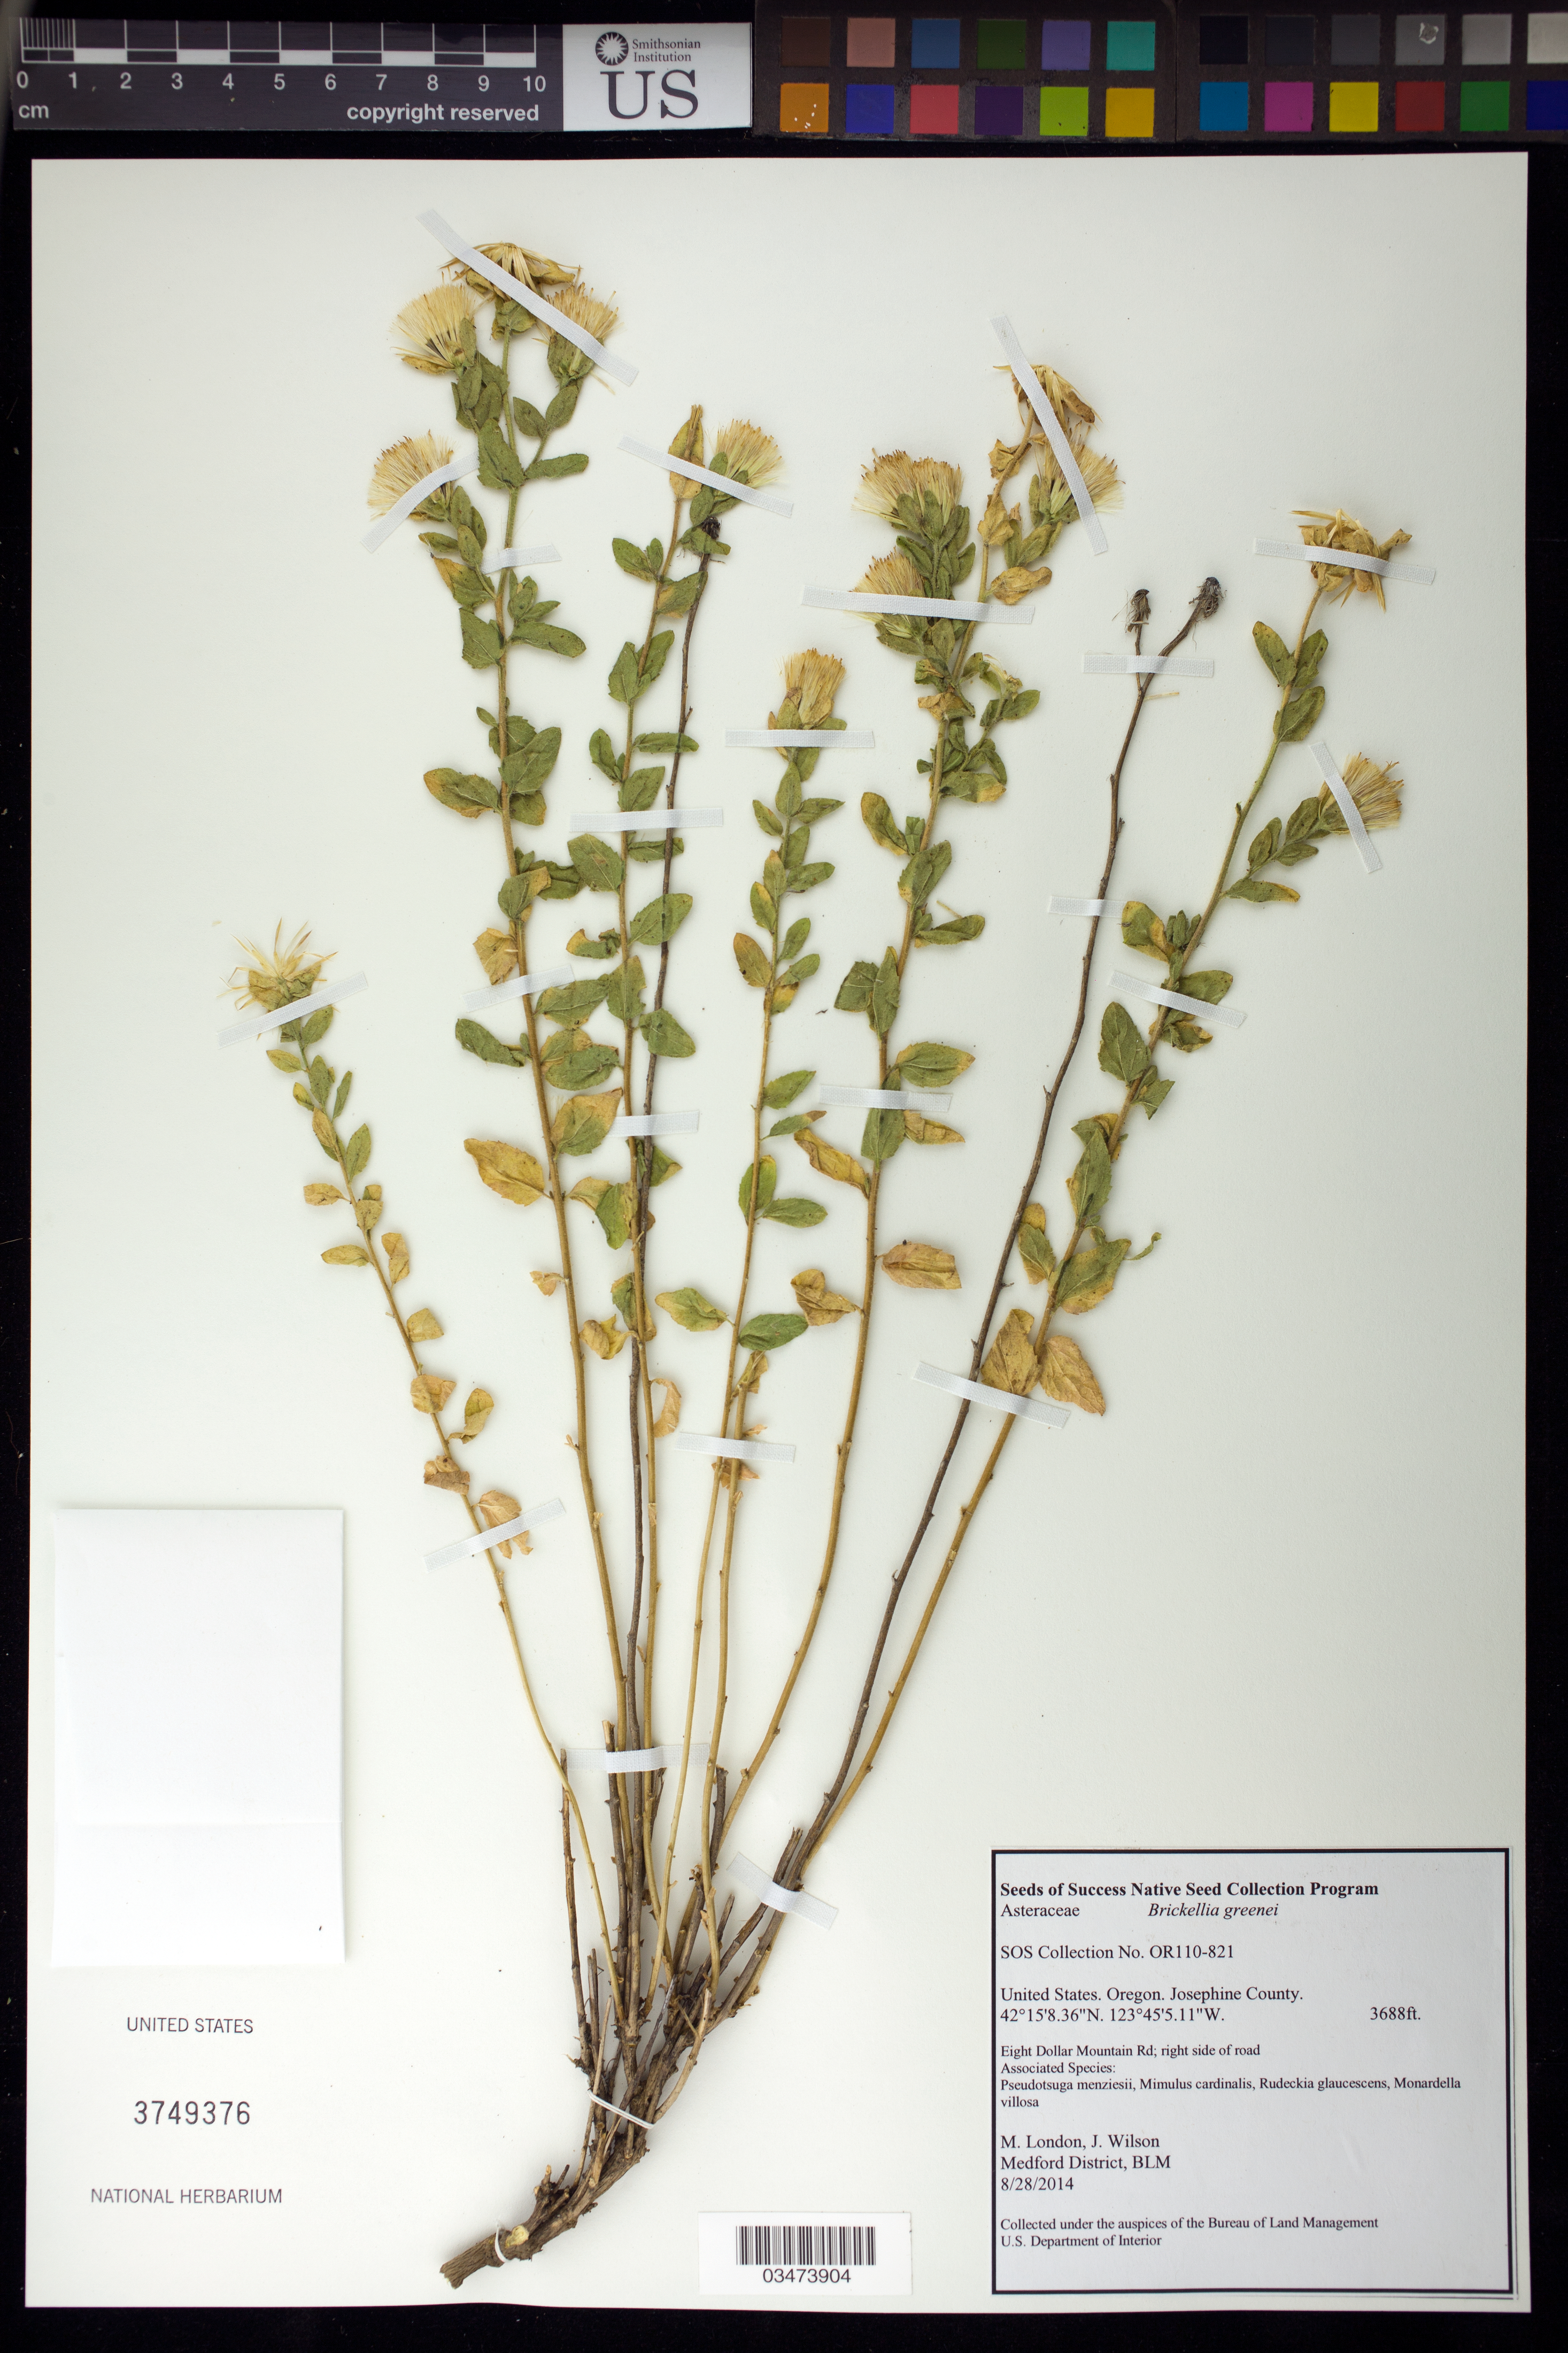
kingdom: Plantae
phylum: Tracheophyta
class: Magnoliopsida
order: Asterales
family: Asteraceae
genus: Brickellia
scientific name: Brickellia greenei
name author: A. Gray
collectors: M. London & J. Wilson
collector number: OR110-821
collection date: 2014-08-28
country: United States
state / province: Oregon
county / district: Josephine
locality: Eight Dollar Mountain Rd, right side of road.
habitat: Associated species: Pseudotsuga, Mimulus cardinalis, Rudeckia glaucescens, ect.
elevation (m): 1124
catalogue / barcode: US 3749376